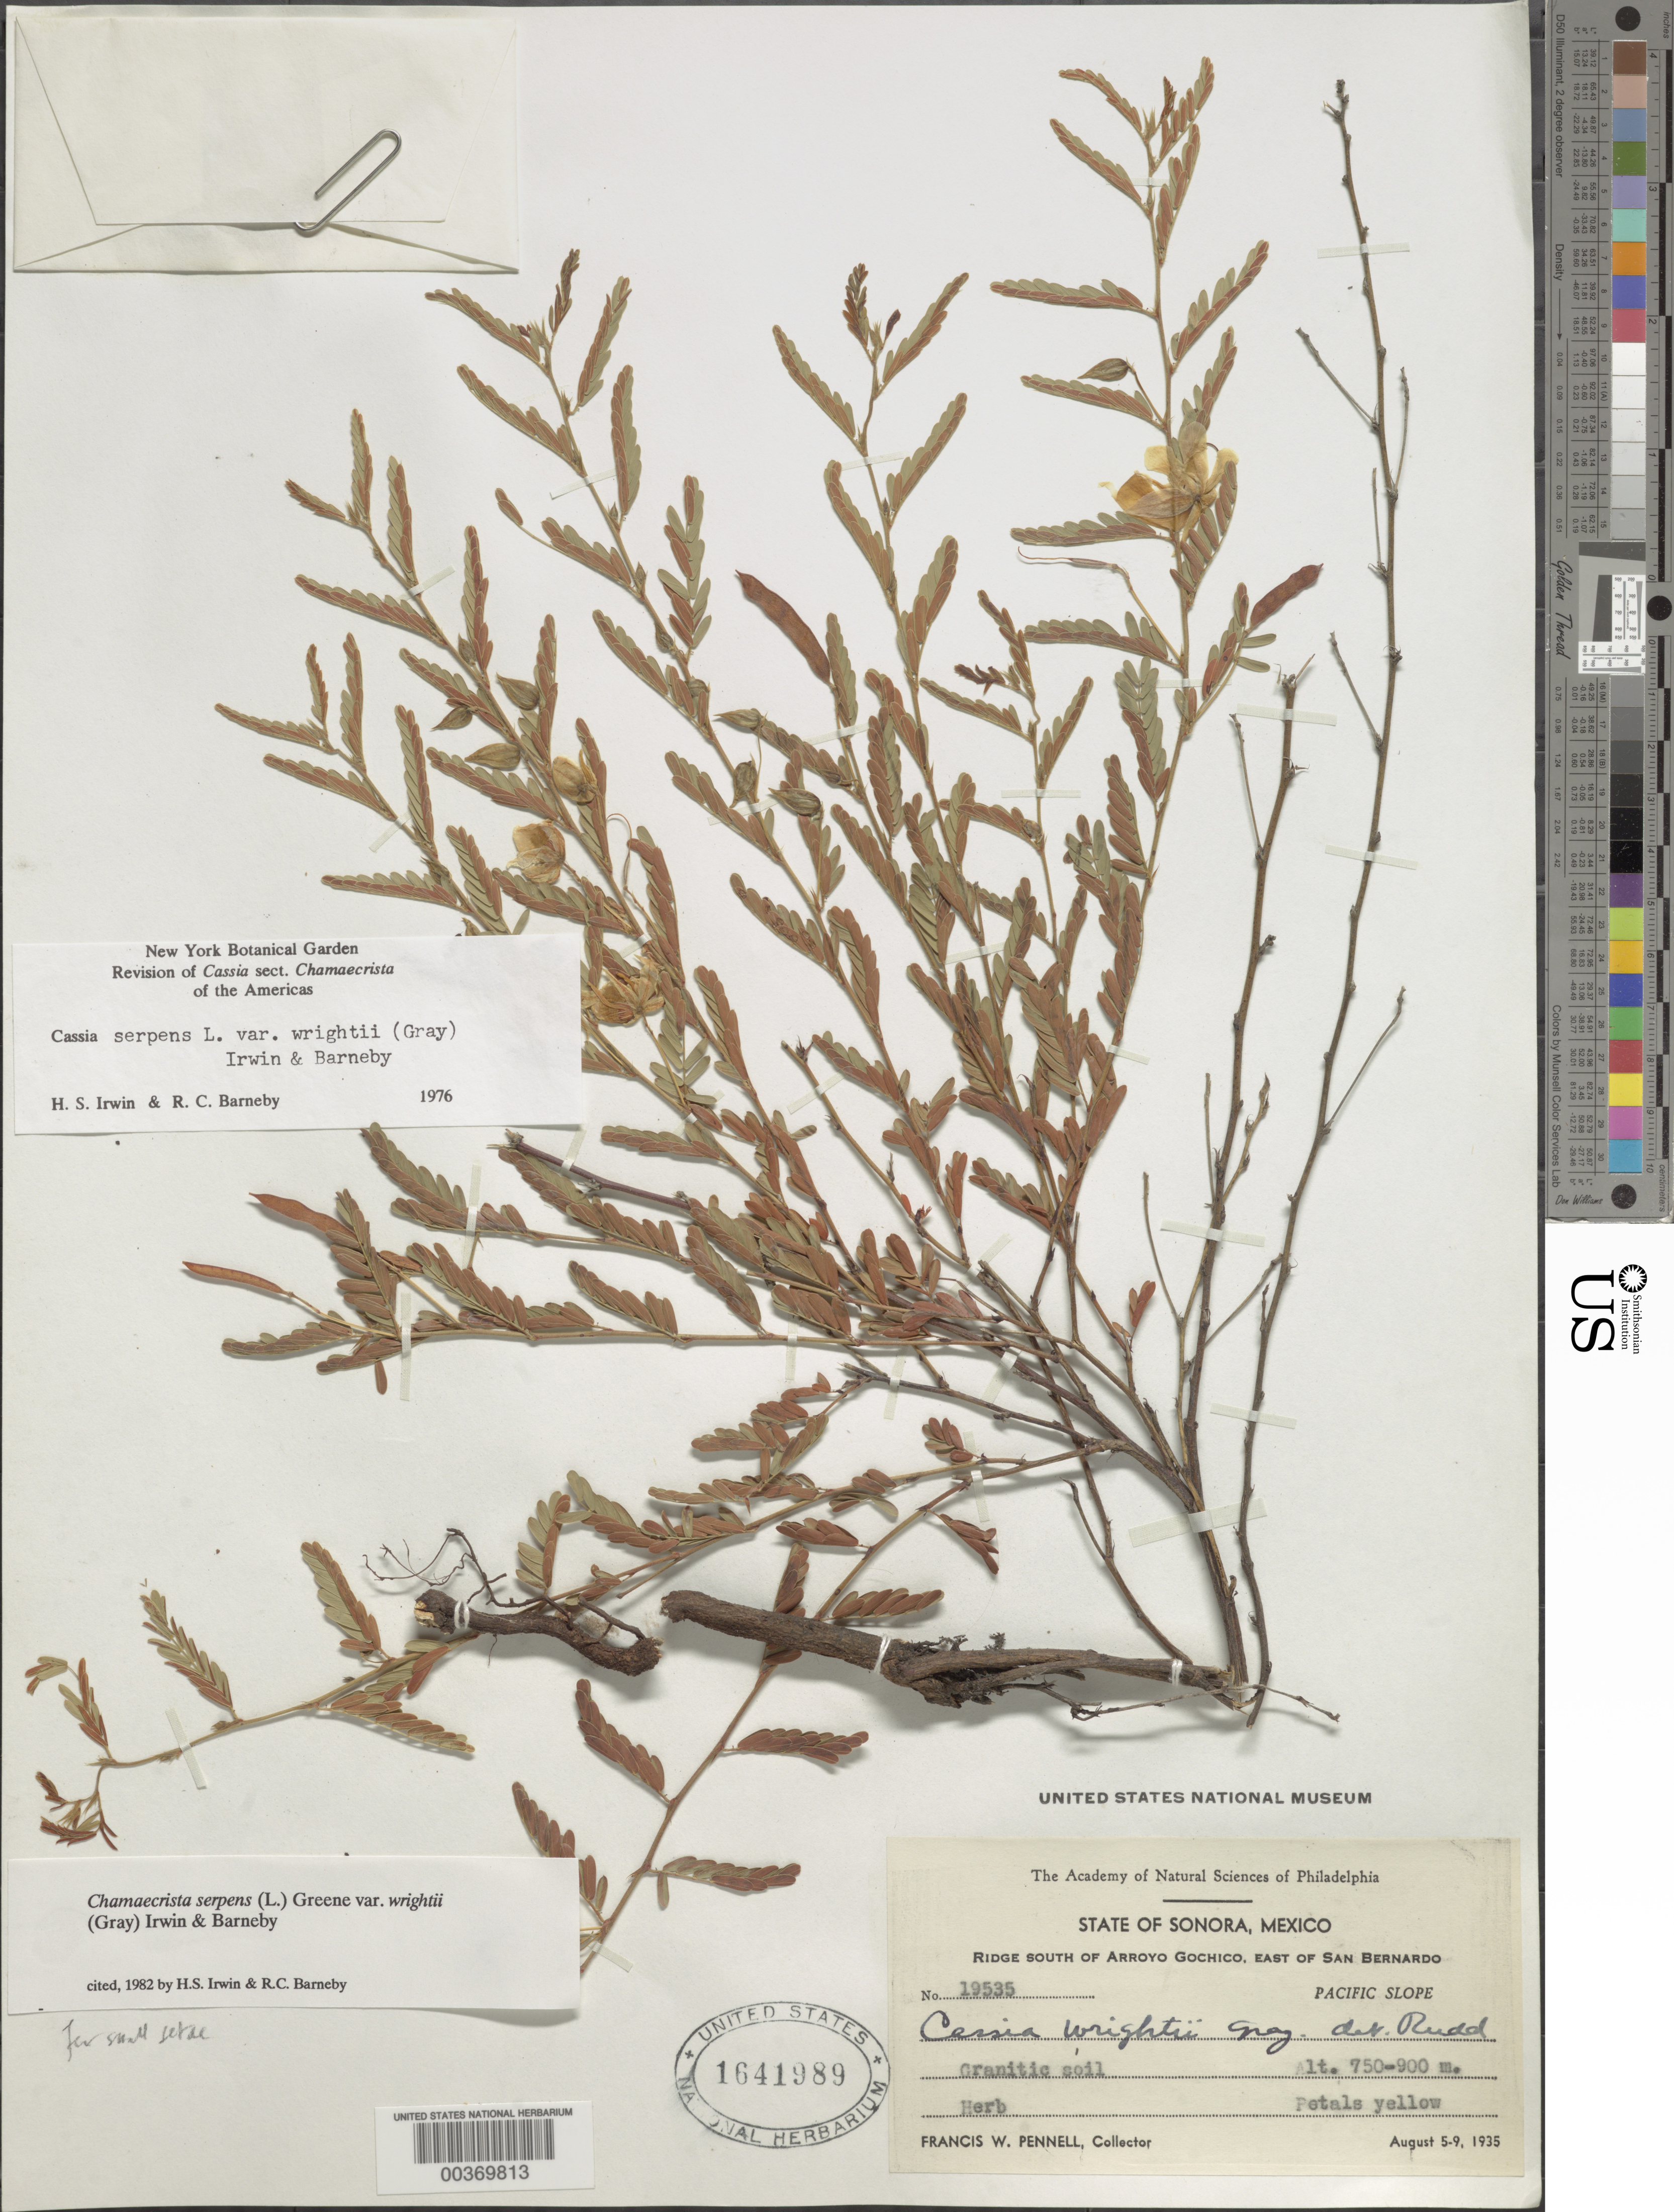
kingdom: Plantae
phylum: Tracheophyta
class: Magnoliopsida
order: Fabales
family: Fabaceae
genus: Chamaecrista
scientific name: Chamaecrista serpens var. wrightii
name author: (A. Gray) H.S. Irwin & Barneby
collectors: F. W. Pennell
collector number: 19535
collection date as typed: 05 Aug 1935 to 09 Aug 1935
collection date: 1935-08-05/1935-08-09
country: Mexico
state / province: Sonora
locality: Ridge S of arroyo gochico, E of San Bernardo; pacific slope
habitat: Granitic soil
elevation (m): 750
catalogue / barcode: US 1641989